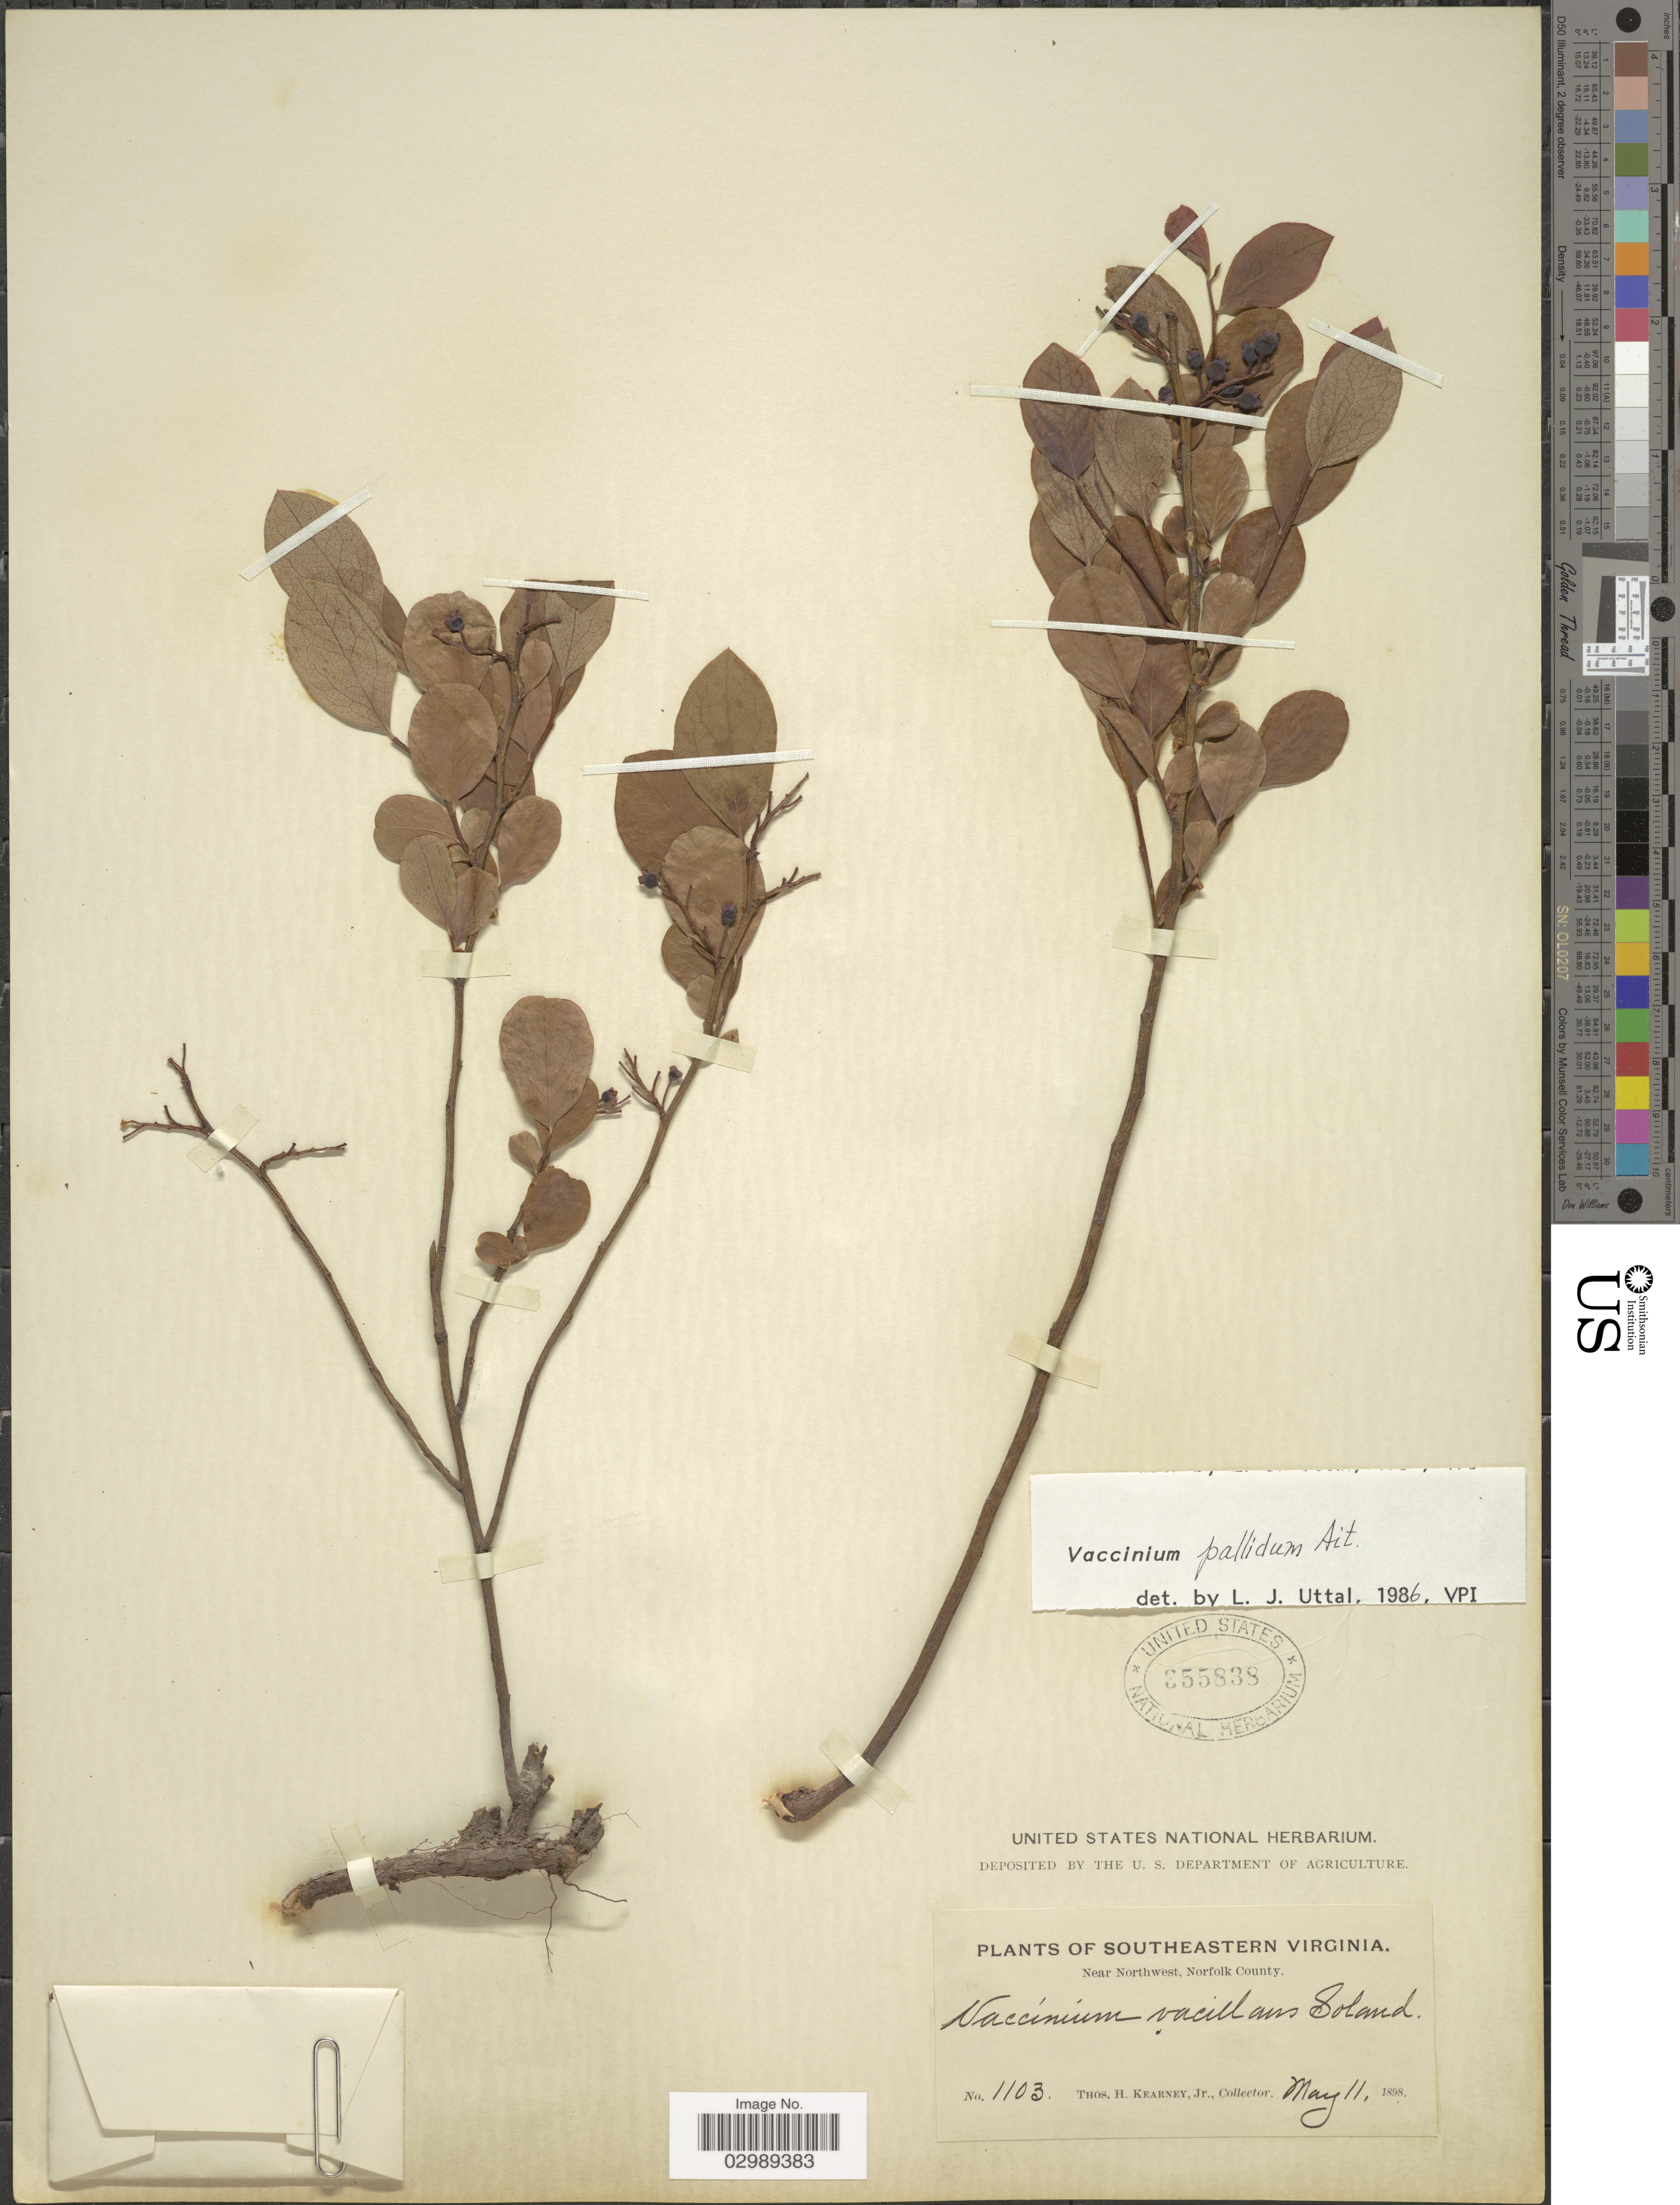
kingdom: Plantae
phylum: Tracheophyta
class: Magnoliopsida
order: Ericales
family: Ericaceae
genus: Vaccinium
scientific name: Vaccinium pallidum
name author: Aiton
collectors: T. H. Kearney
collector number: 1103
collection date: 1898-05-11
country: United States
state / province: Virginia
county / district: City of Norfolk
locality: Southeastern Virginia, Near Northwest, Norfolk County.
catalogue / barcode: US 355838